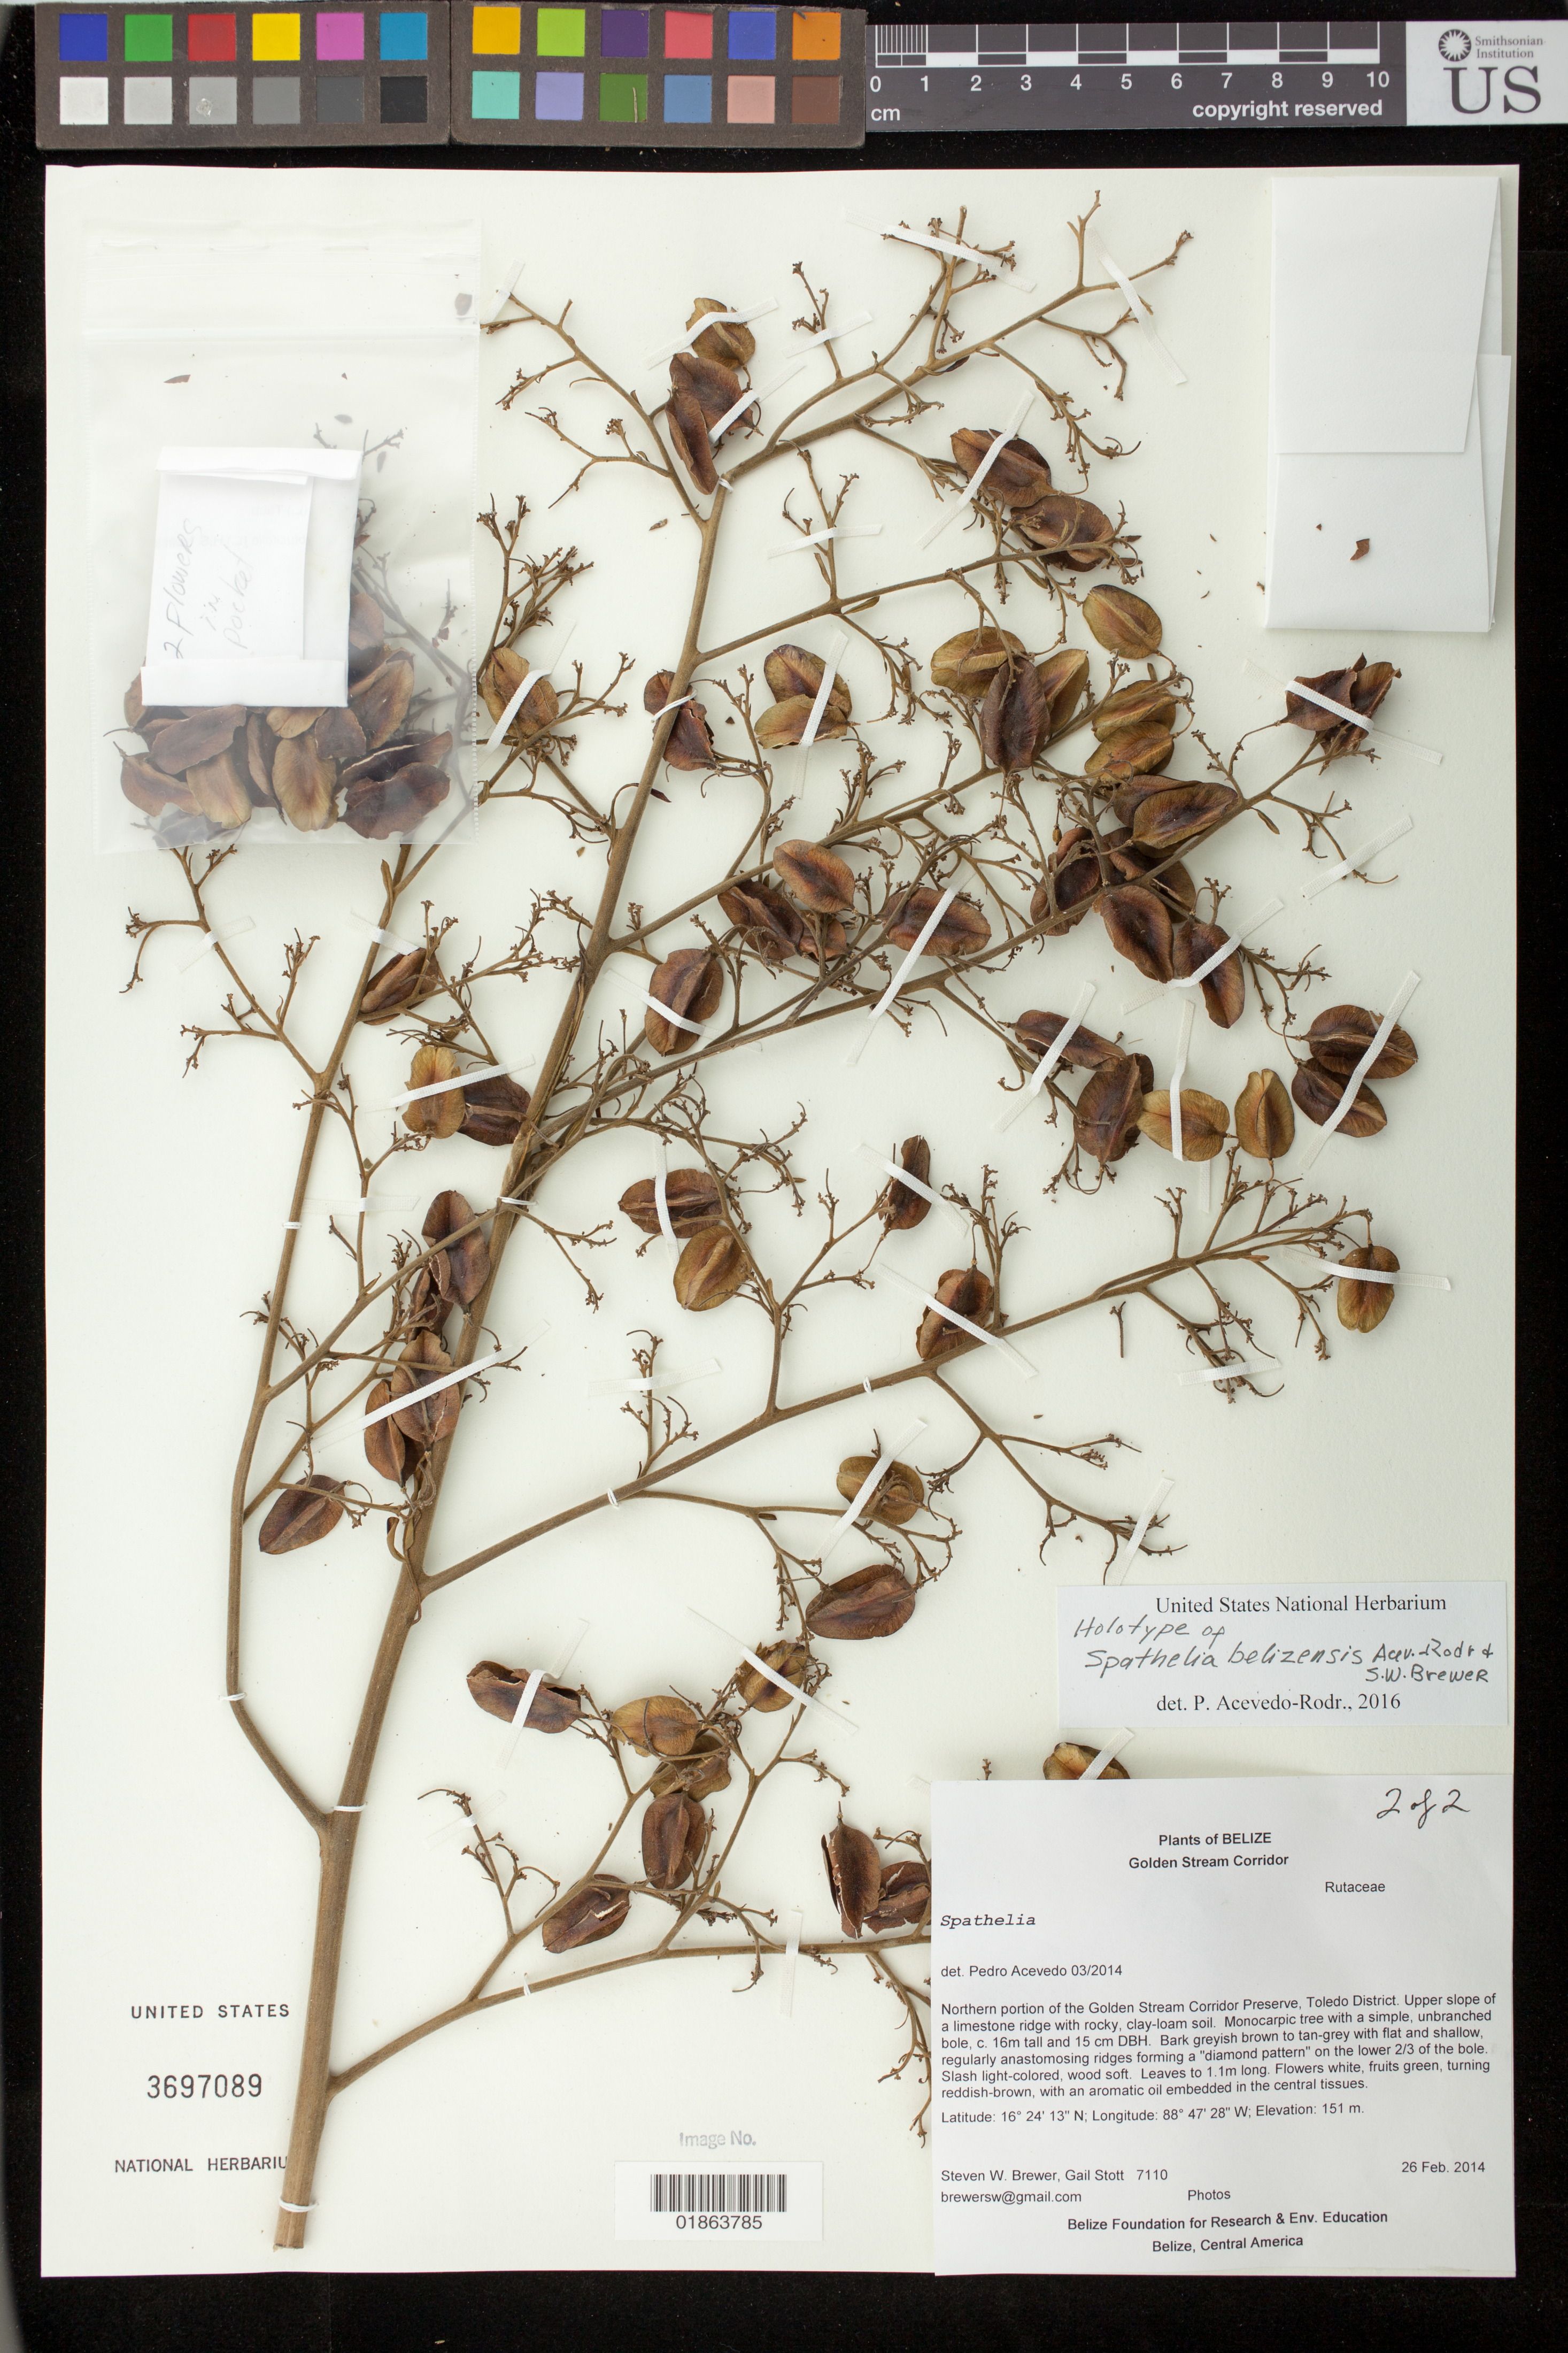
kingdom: Plantae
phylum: Tracheophyta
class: Magnoliopsida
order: Sapindales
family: Rutaceae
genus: Spathelia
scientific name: Spathelia belizensis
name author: Acev.-Rodr. & S.W. Brewer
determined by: Acevedo-Rodríguez, P., (BOT), Smithsonian Institution - National Museum of Natural History (UNITED STATES)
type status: Holotype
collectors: S. W. Brewer & G. Stott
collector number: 7110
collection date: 2014-02-26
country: Belize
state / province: Toledo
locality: Northern portion of the Golden Stream Corridor Preserve, Toledo District.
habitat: Upper slope of limestone ridge with rocky, clay-loam soil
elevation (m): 151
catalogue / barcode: US 3697089